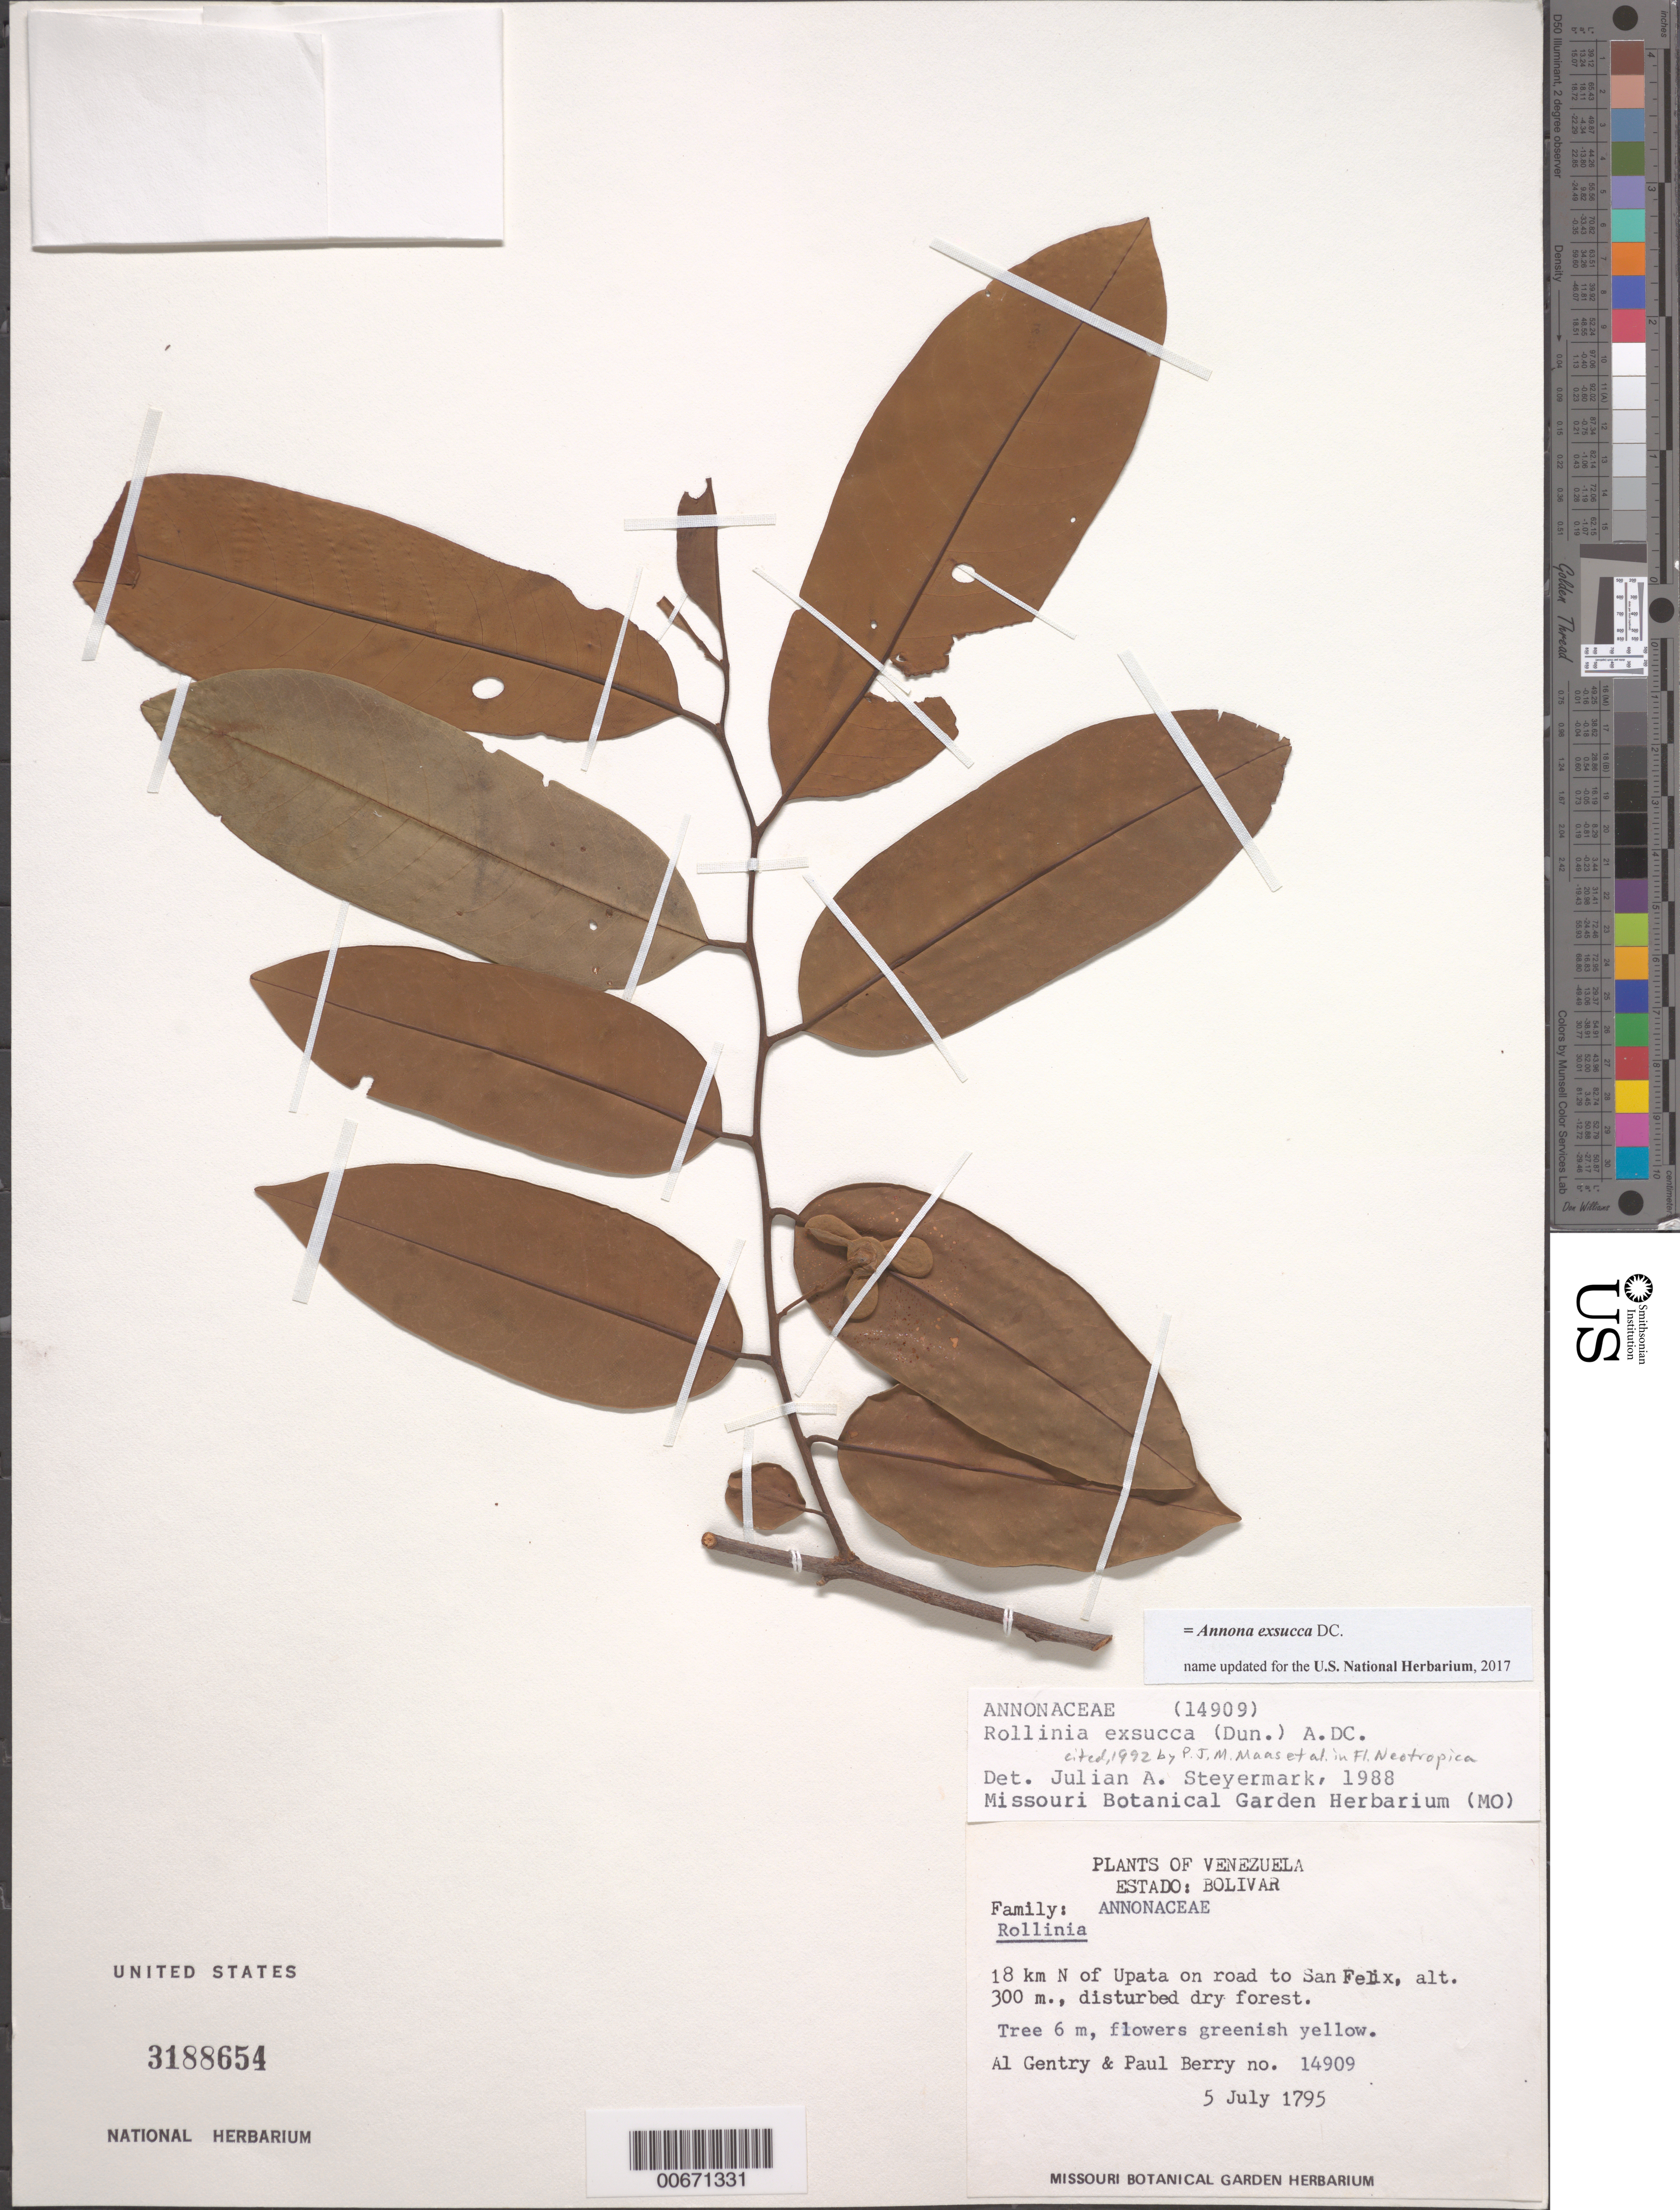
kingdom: Plantae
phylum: Tracheophyta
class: Magnoliopsida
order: Magnoliales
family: Annonaceae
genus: Annona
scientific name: Annona exsucca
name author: DC. ex Dunal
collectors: A. H. Gentry & P. Berry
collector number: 14909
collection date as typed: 5-Jul-75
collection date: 1975-07-05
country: Venezuela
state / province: Bolívar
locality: Upata, 18 km N of on road to San Felix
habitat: Disturbed dry forest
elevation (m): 300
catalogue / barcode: US 3188654